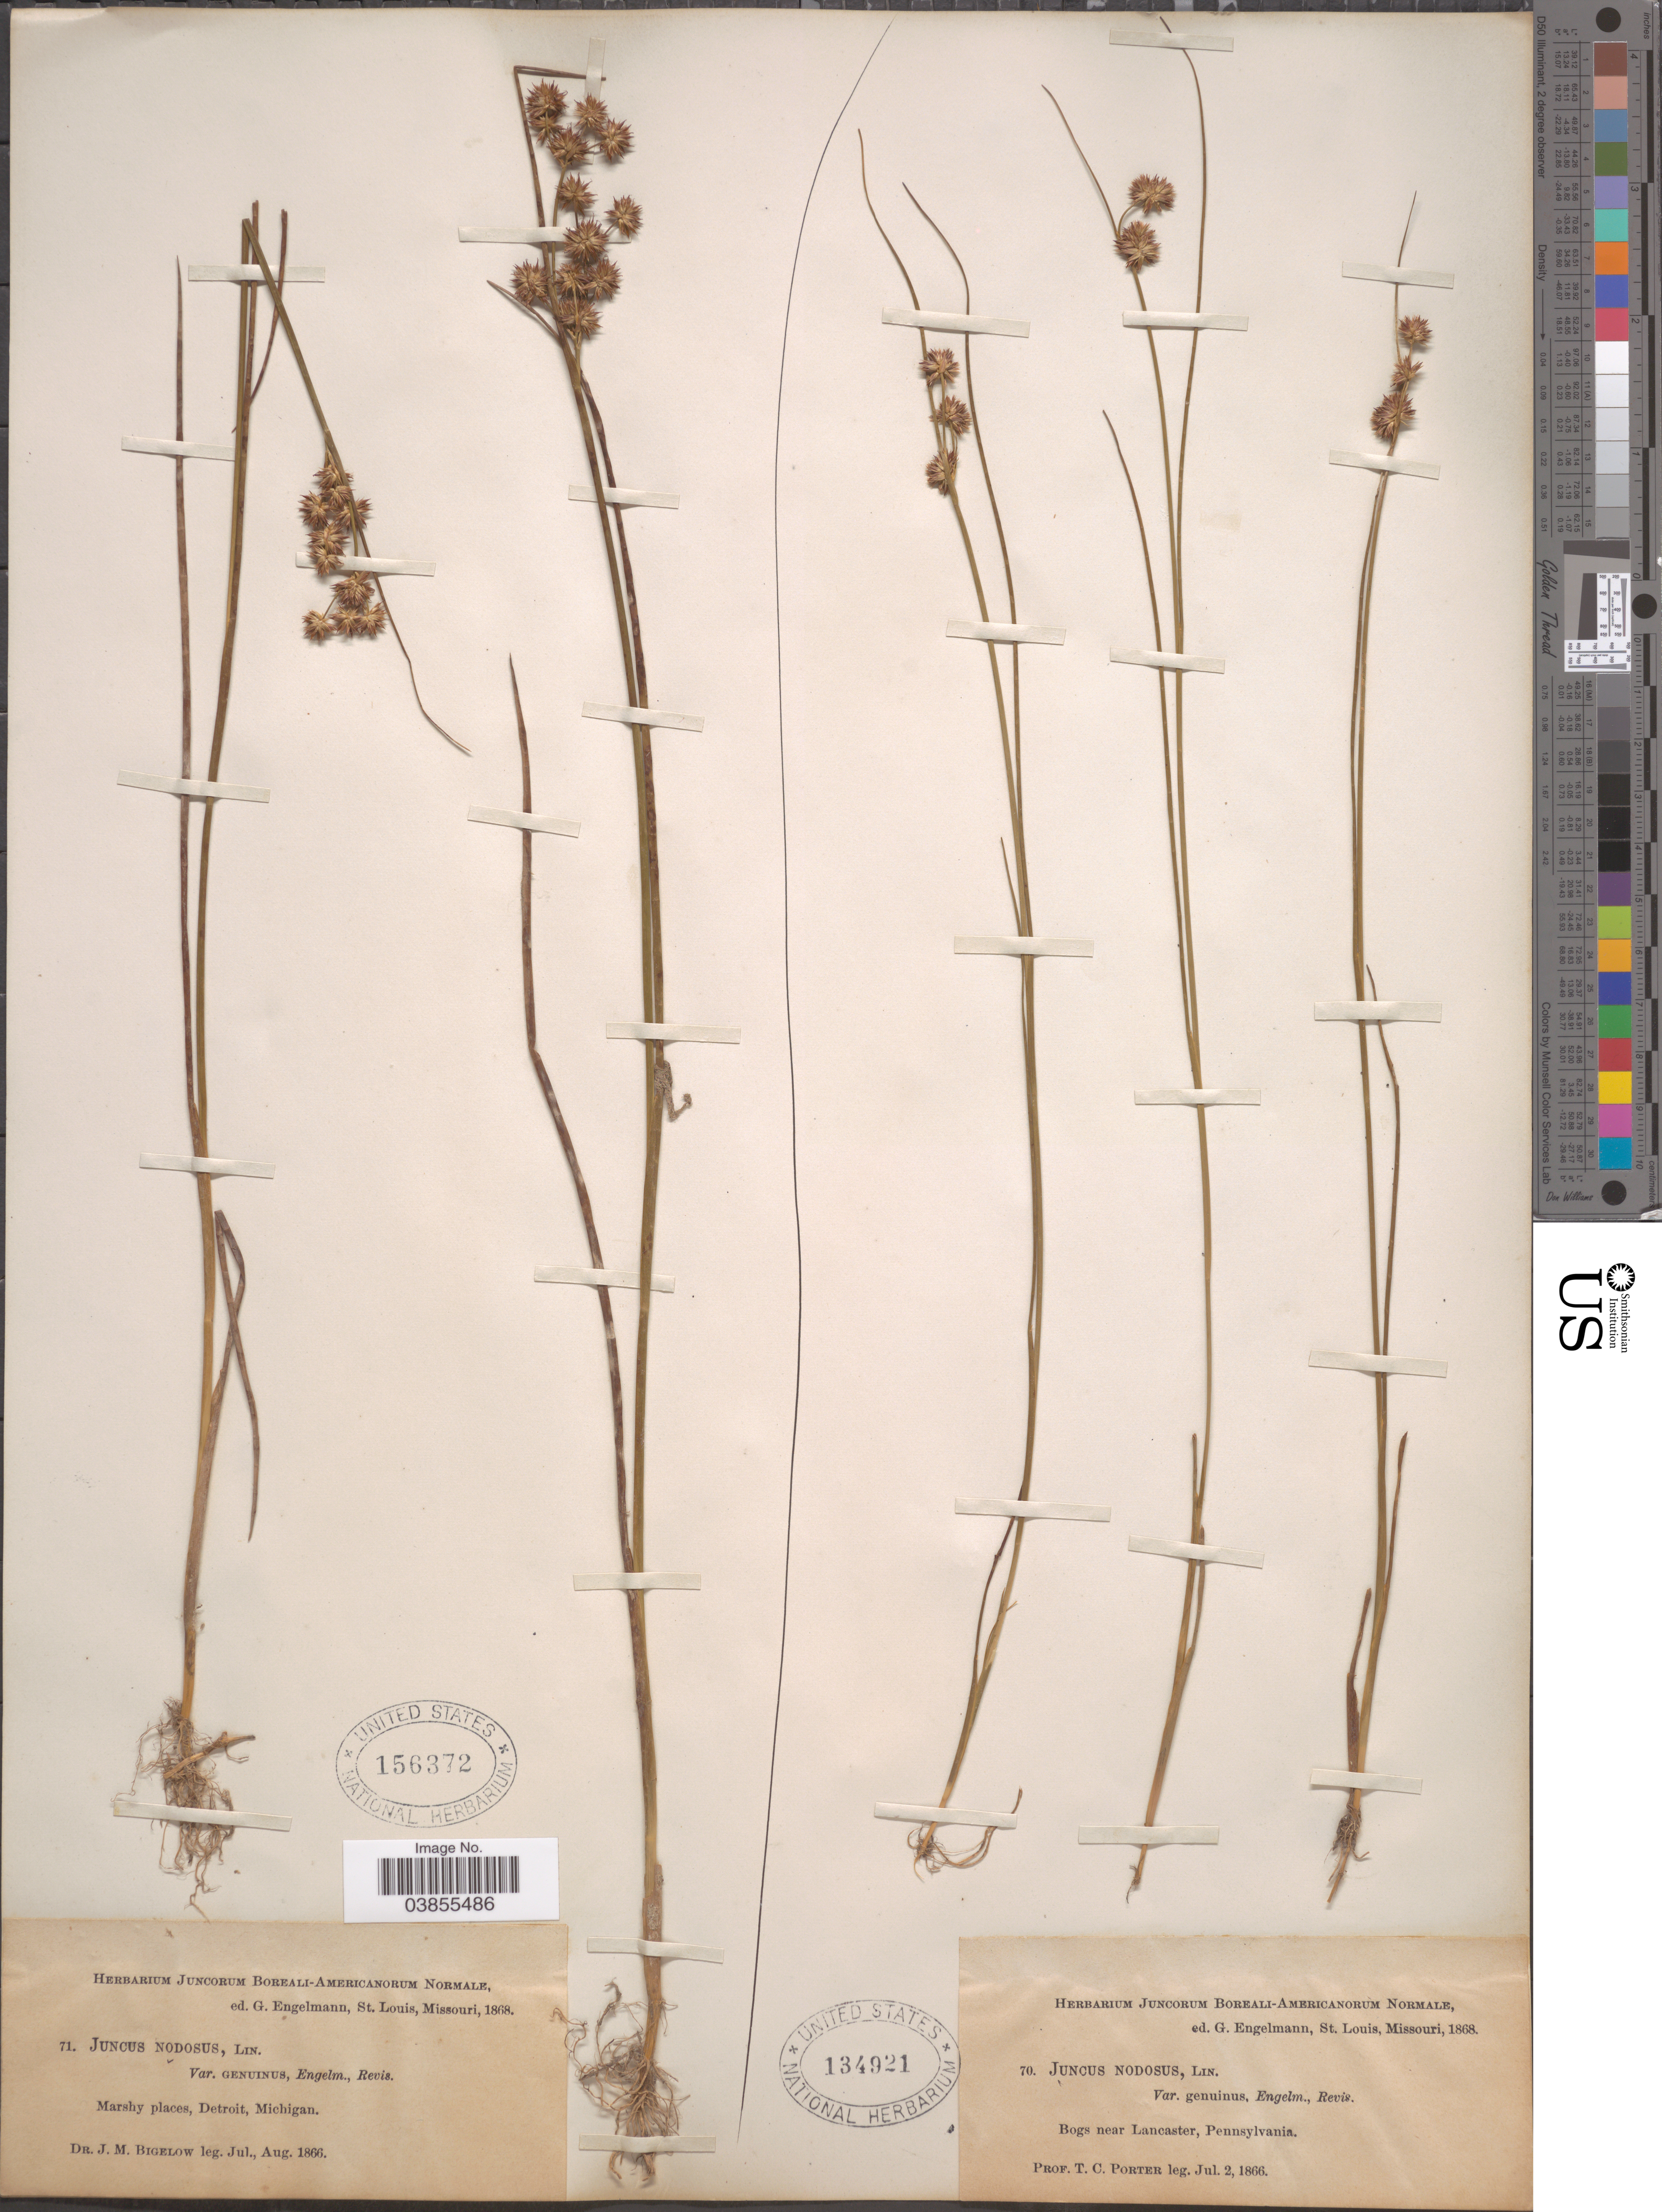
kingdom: Plantae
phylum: Tracheophyta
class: Liliopsida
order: Poales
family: Juncaceae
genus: Juncus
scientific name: Juncus nodosus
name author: L.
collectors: J. M. Bigelow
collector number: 71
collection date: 1866-07/1866-08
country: United States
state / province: Michigan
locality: Marshy places, Detroit.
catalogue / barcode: US 156372-2